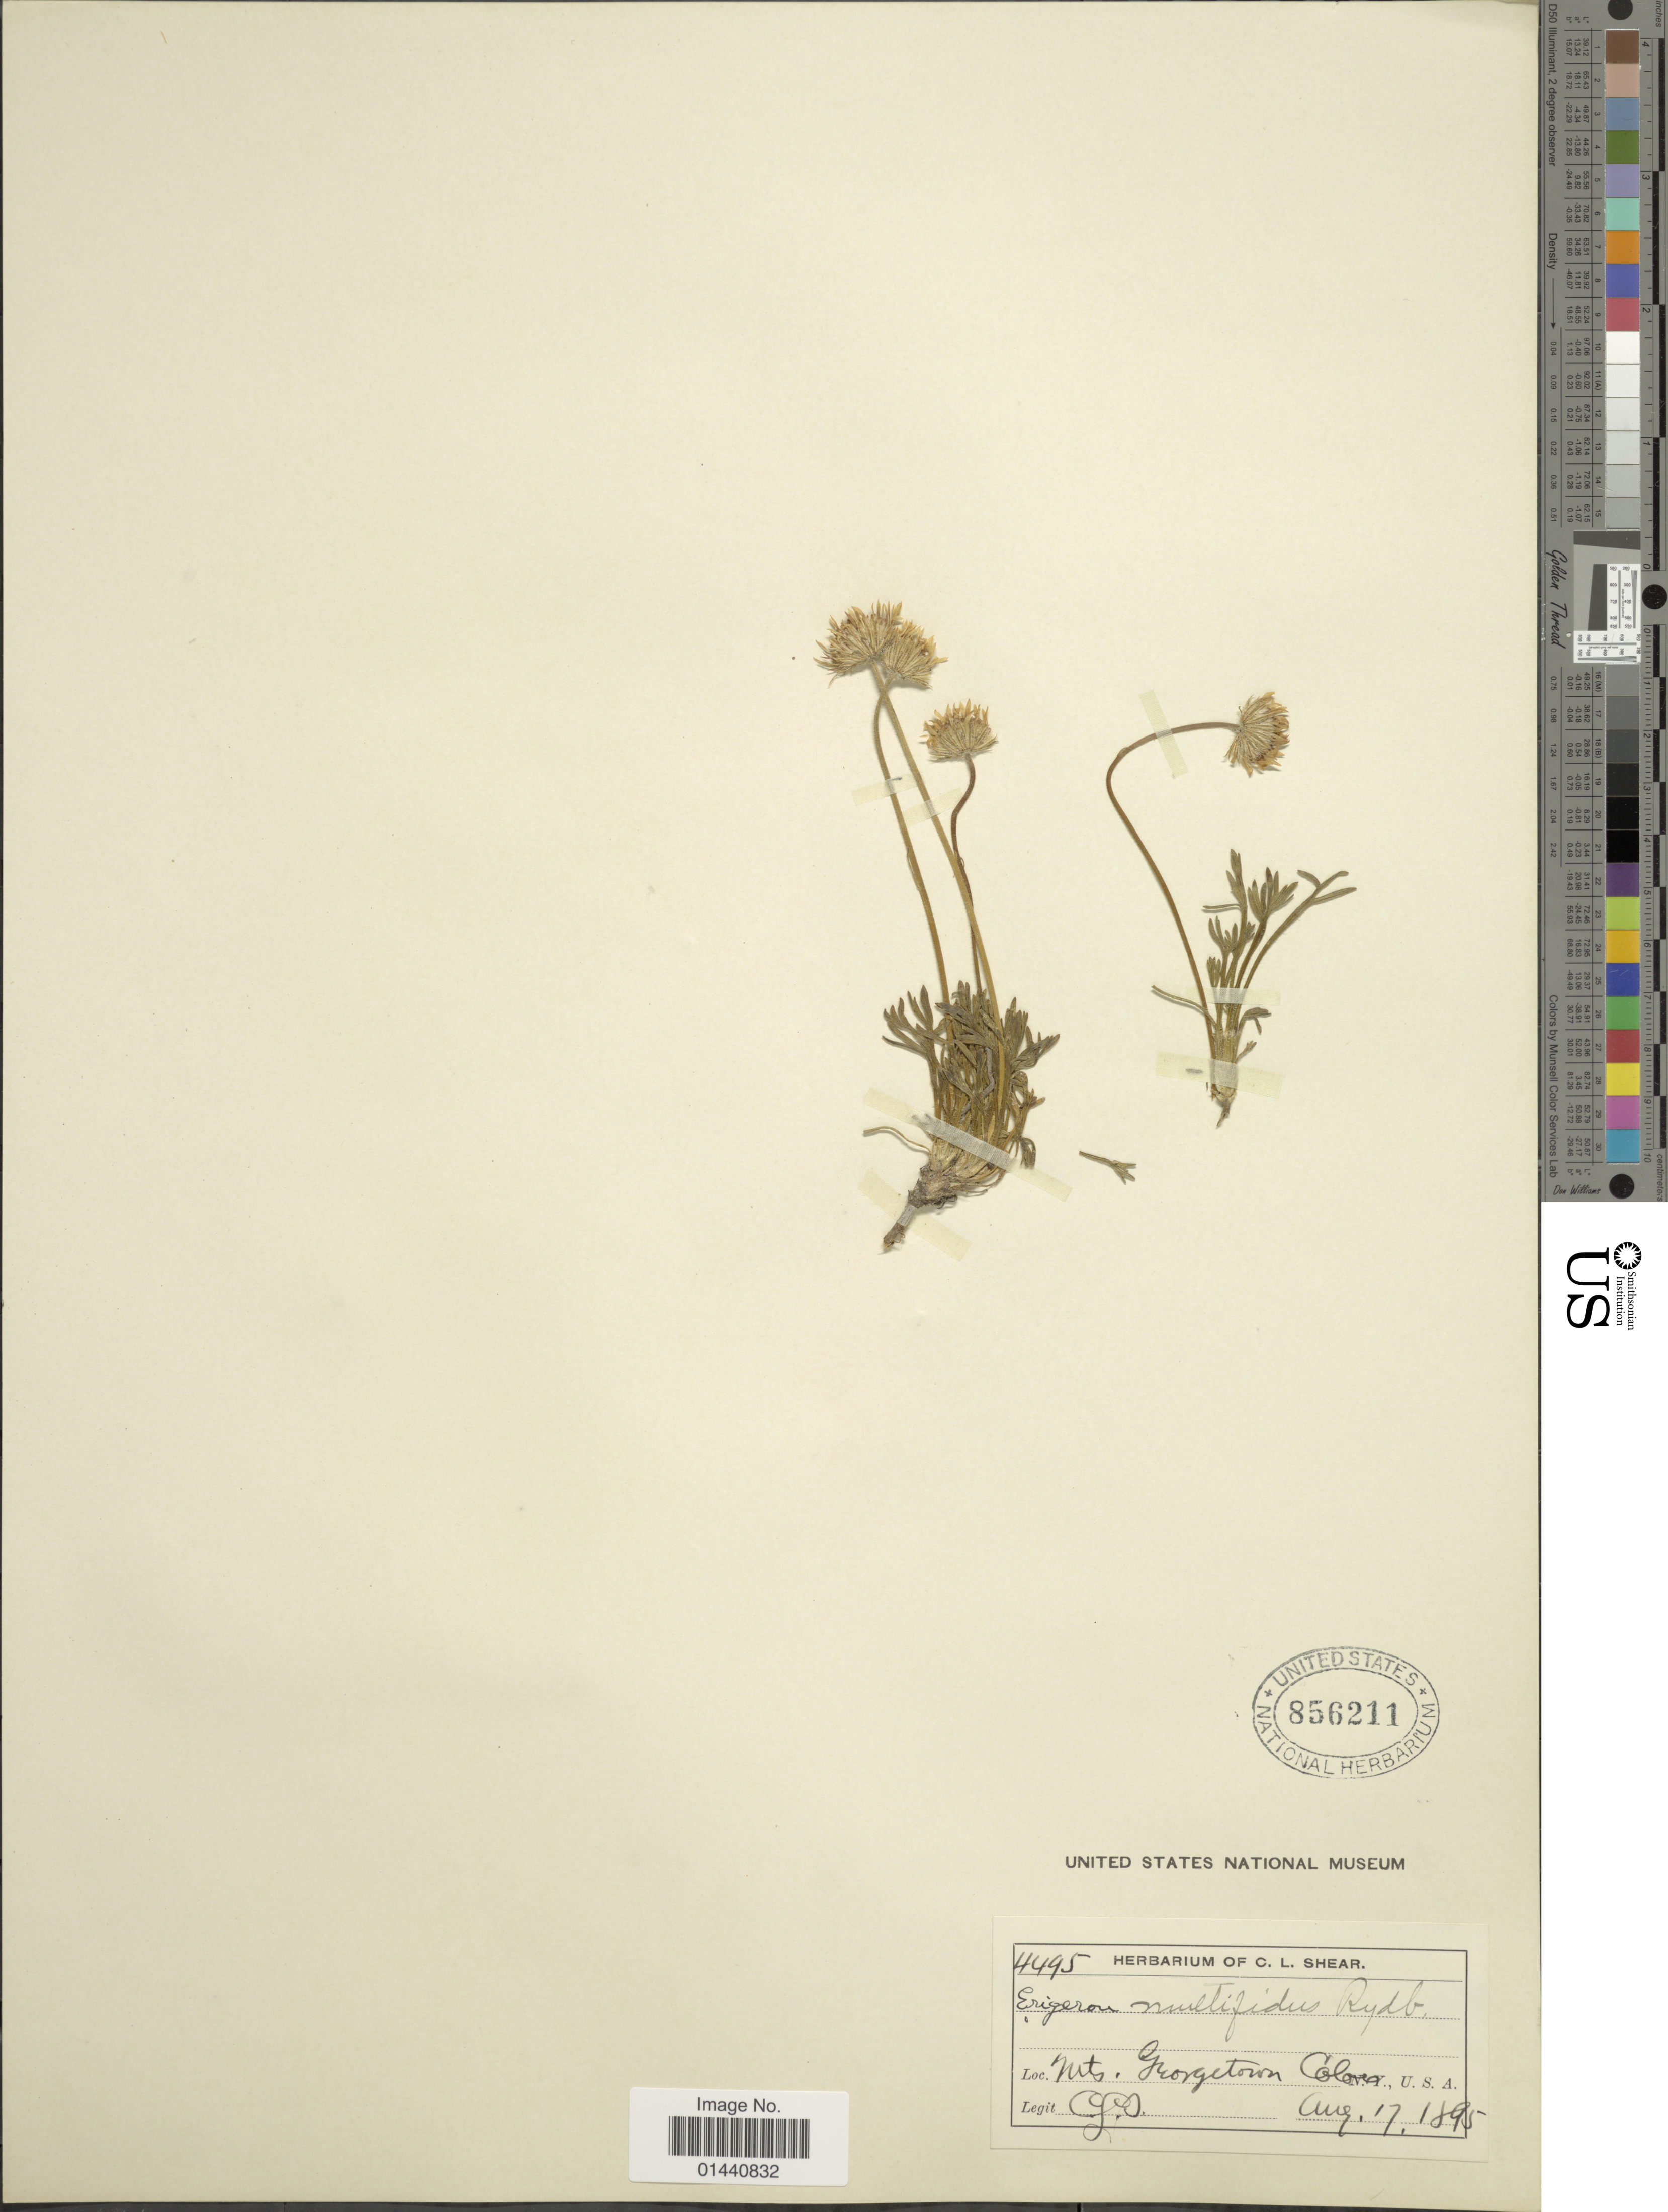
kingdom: Plantae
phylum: Tracheophyta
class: Magnoliopsida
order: Asterales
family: Asteraceae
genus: Erigeron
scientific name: Erigeron trifidus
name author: Hook.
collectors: C. L. Shear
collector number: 4495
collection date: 1895-08-17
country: United States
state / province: Colorado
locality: Mts. Georgetown Colo. U.S.A.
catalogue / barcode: US 856211